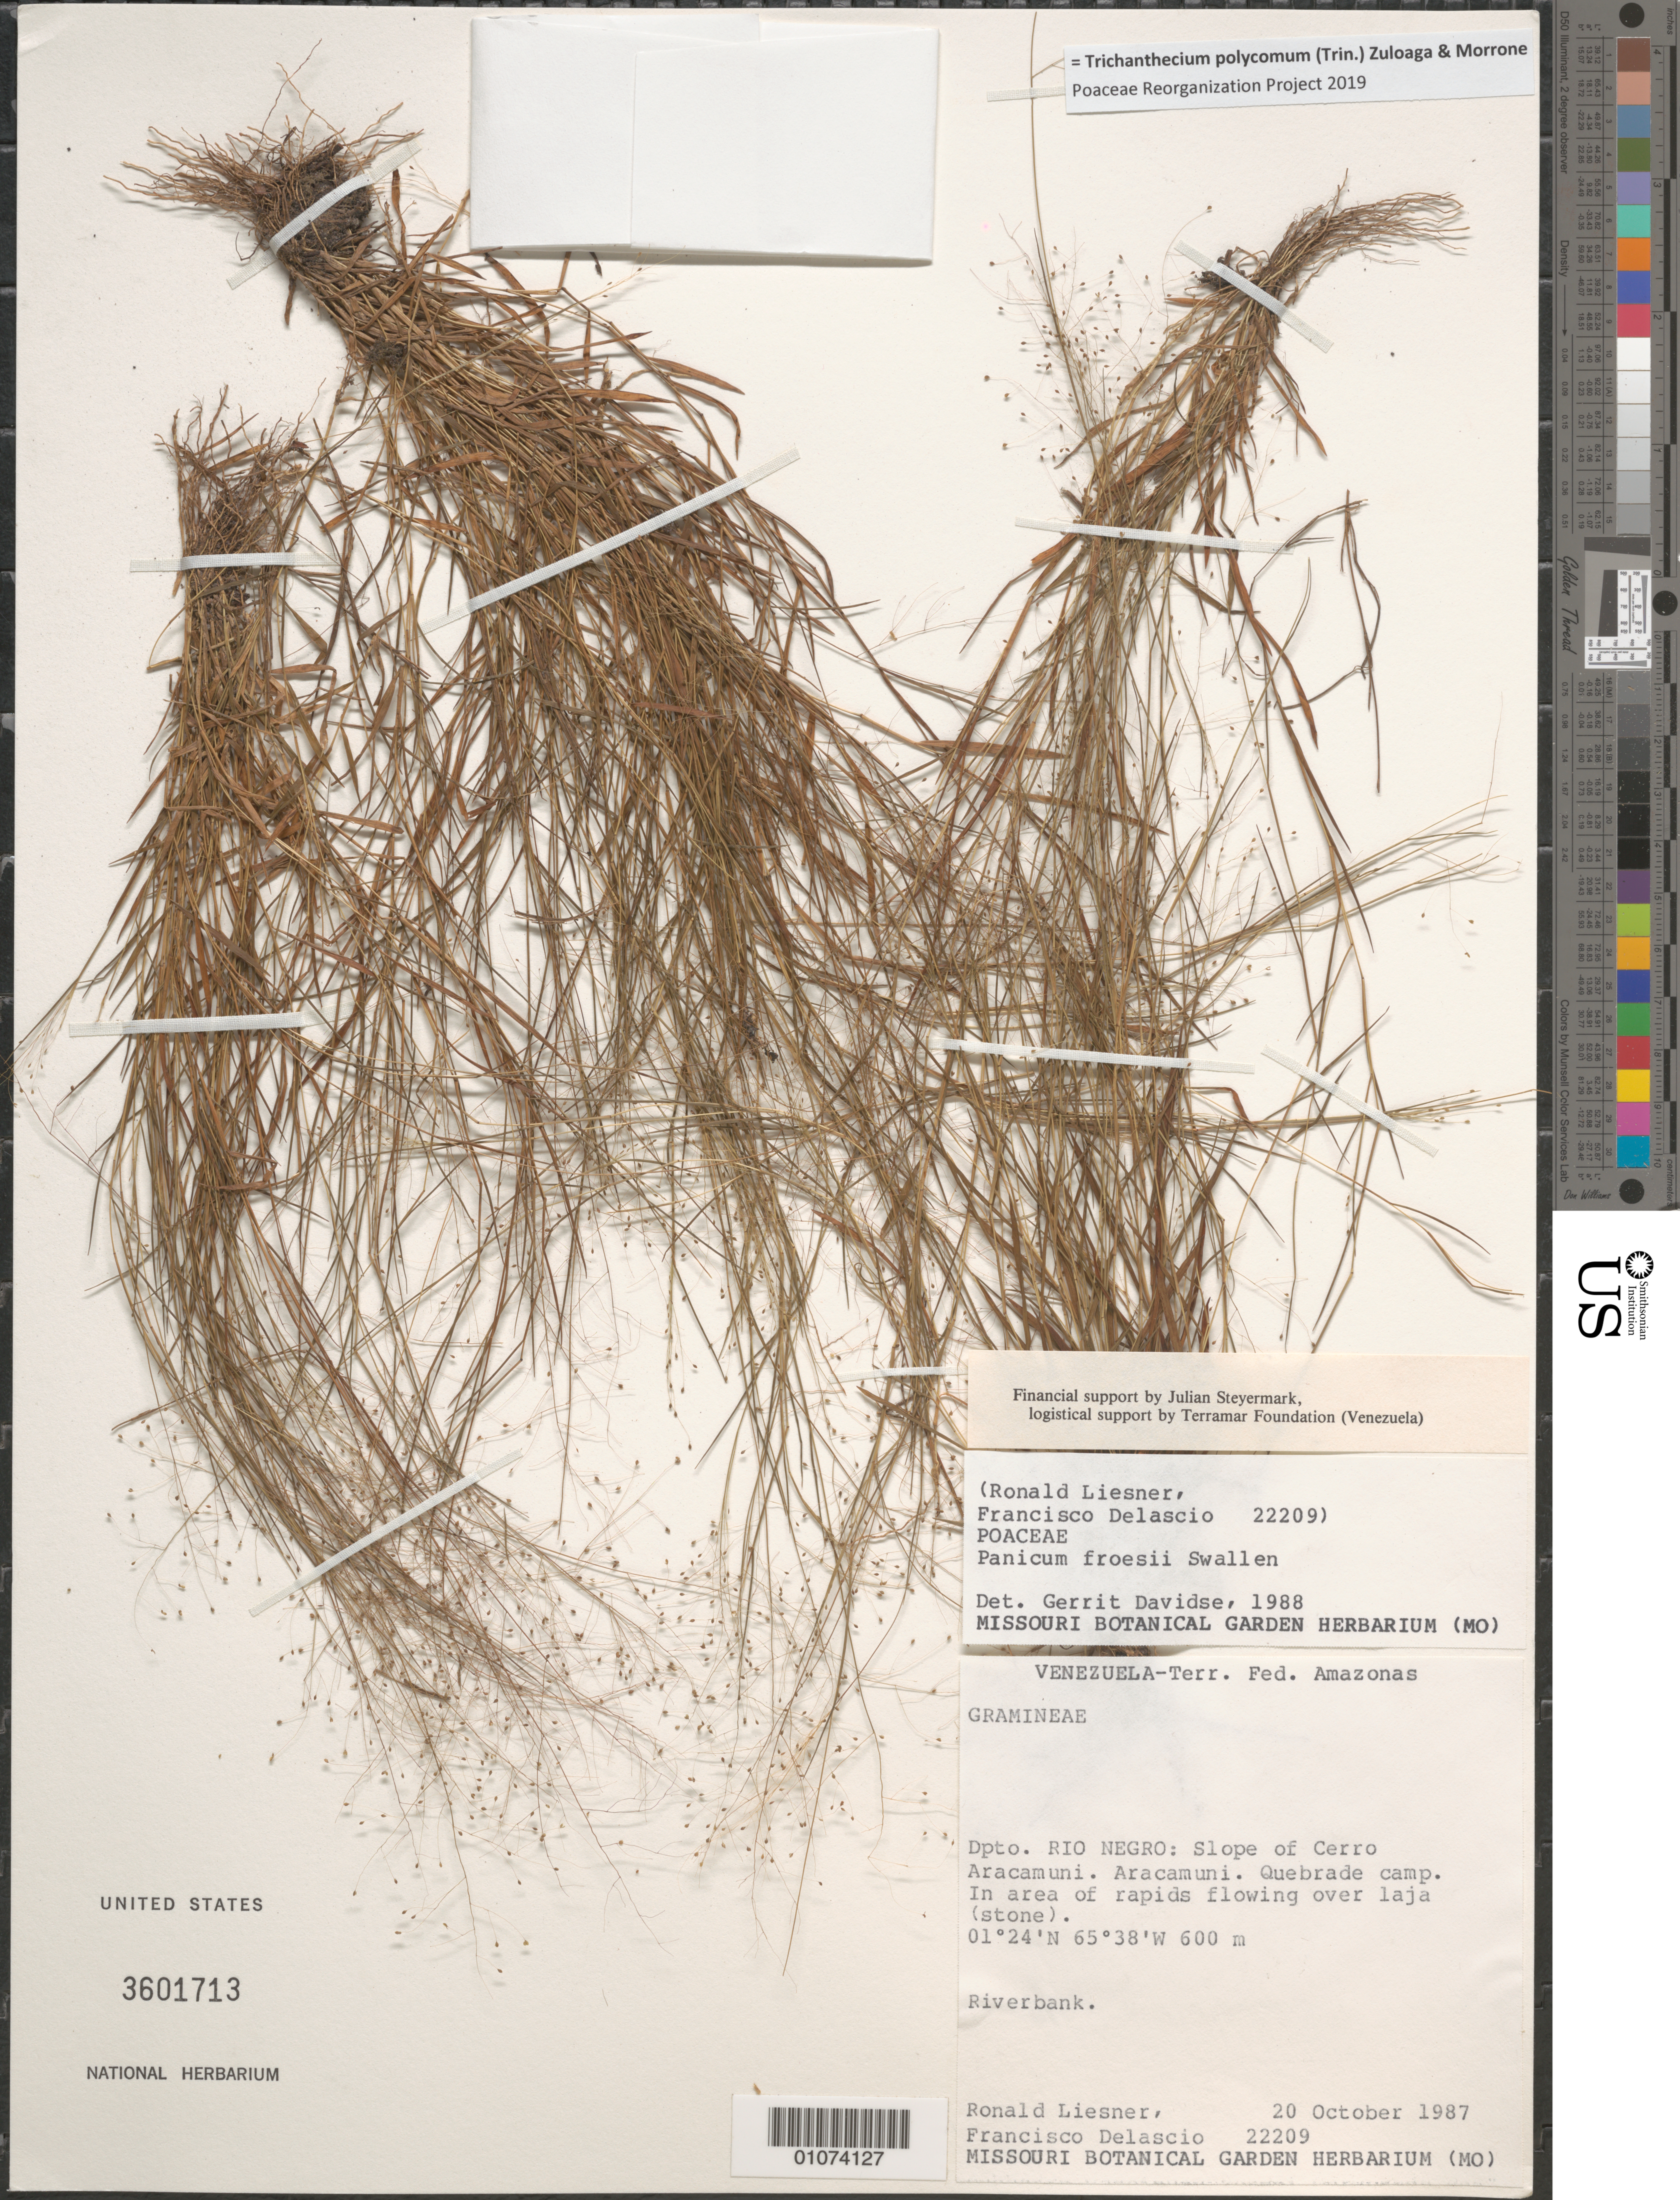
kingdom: Plantae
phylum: Tracheophyta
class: Liliopsida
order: Poales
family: Poaceae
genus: Trichanthecium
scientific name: Trichanthecium polycomum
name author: (Trin.) Zuloaga & Morrone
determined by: Poaceae Reorganization Project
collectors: R. L. Liesner & F. Delascio C.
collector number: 22209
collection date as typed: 20-Oct-87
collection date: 1987-10-20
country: Venezuela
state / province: Amazonas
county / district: Río Negro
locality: Cerro Aracamuni, slope, Quebrada camp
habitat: Area of rapids flowing over laja (stone); riverbank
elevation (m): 600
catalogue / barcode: US 3601713